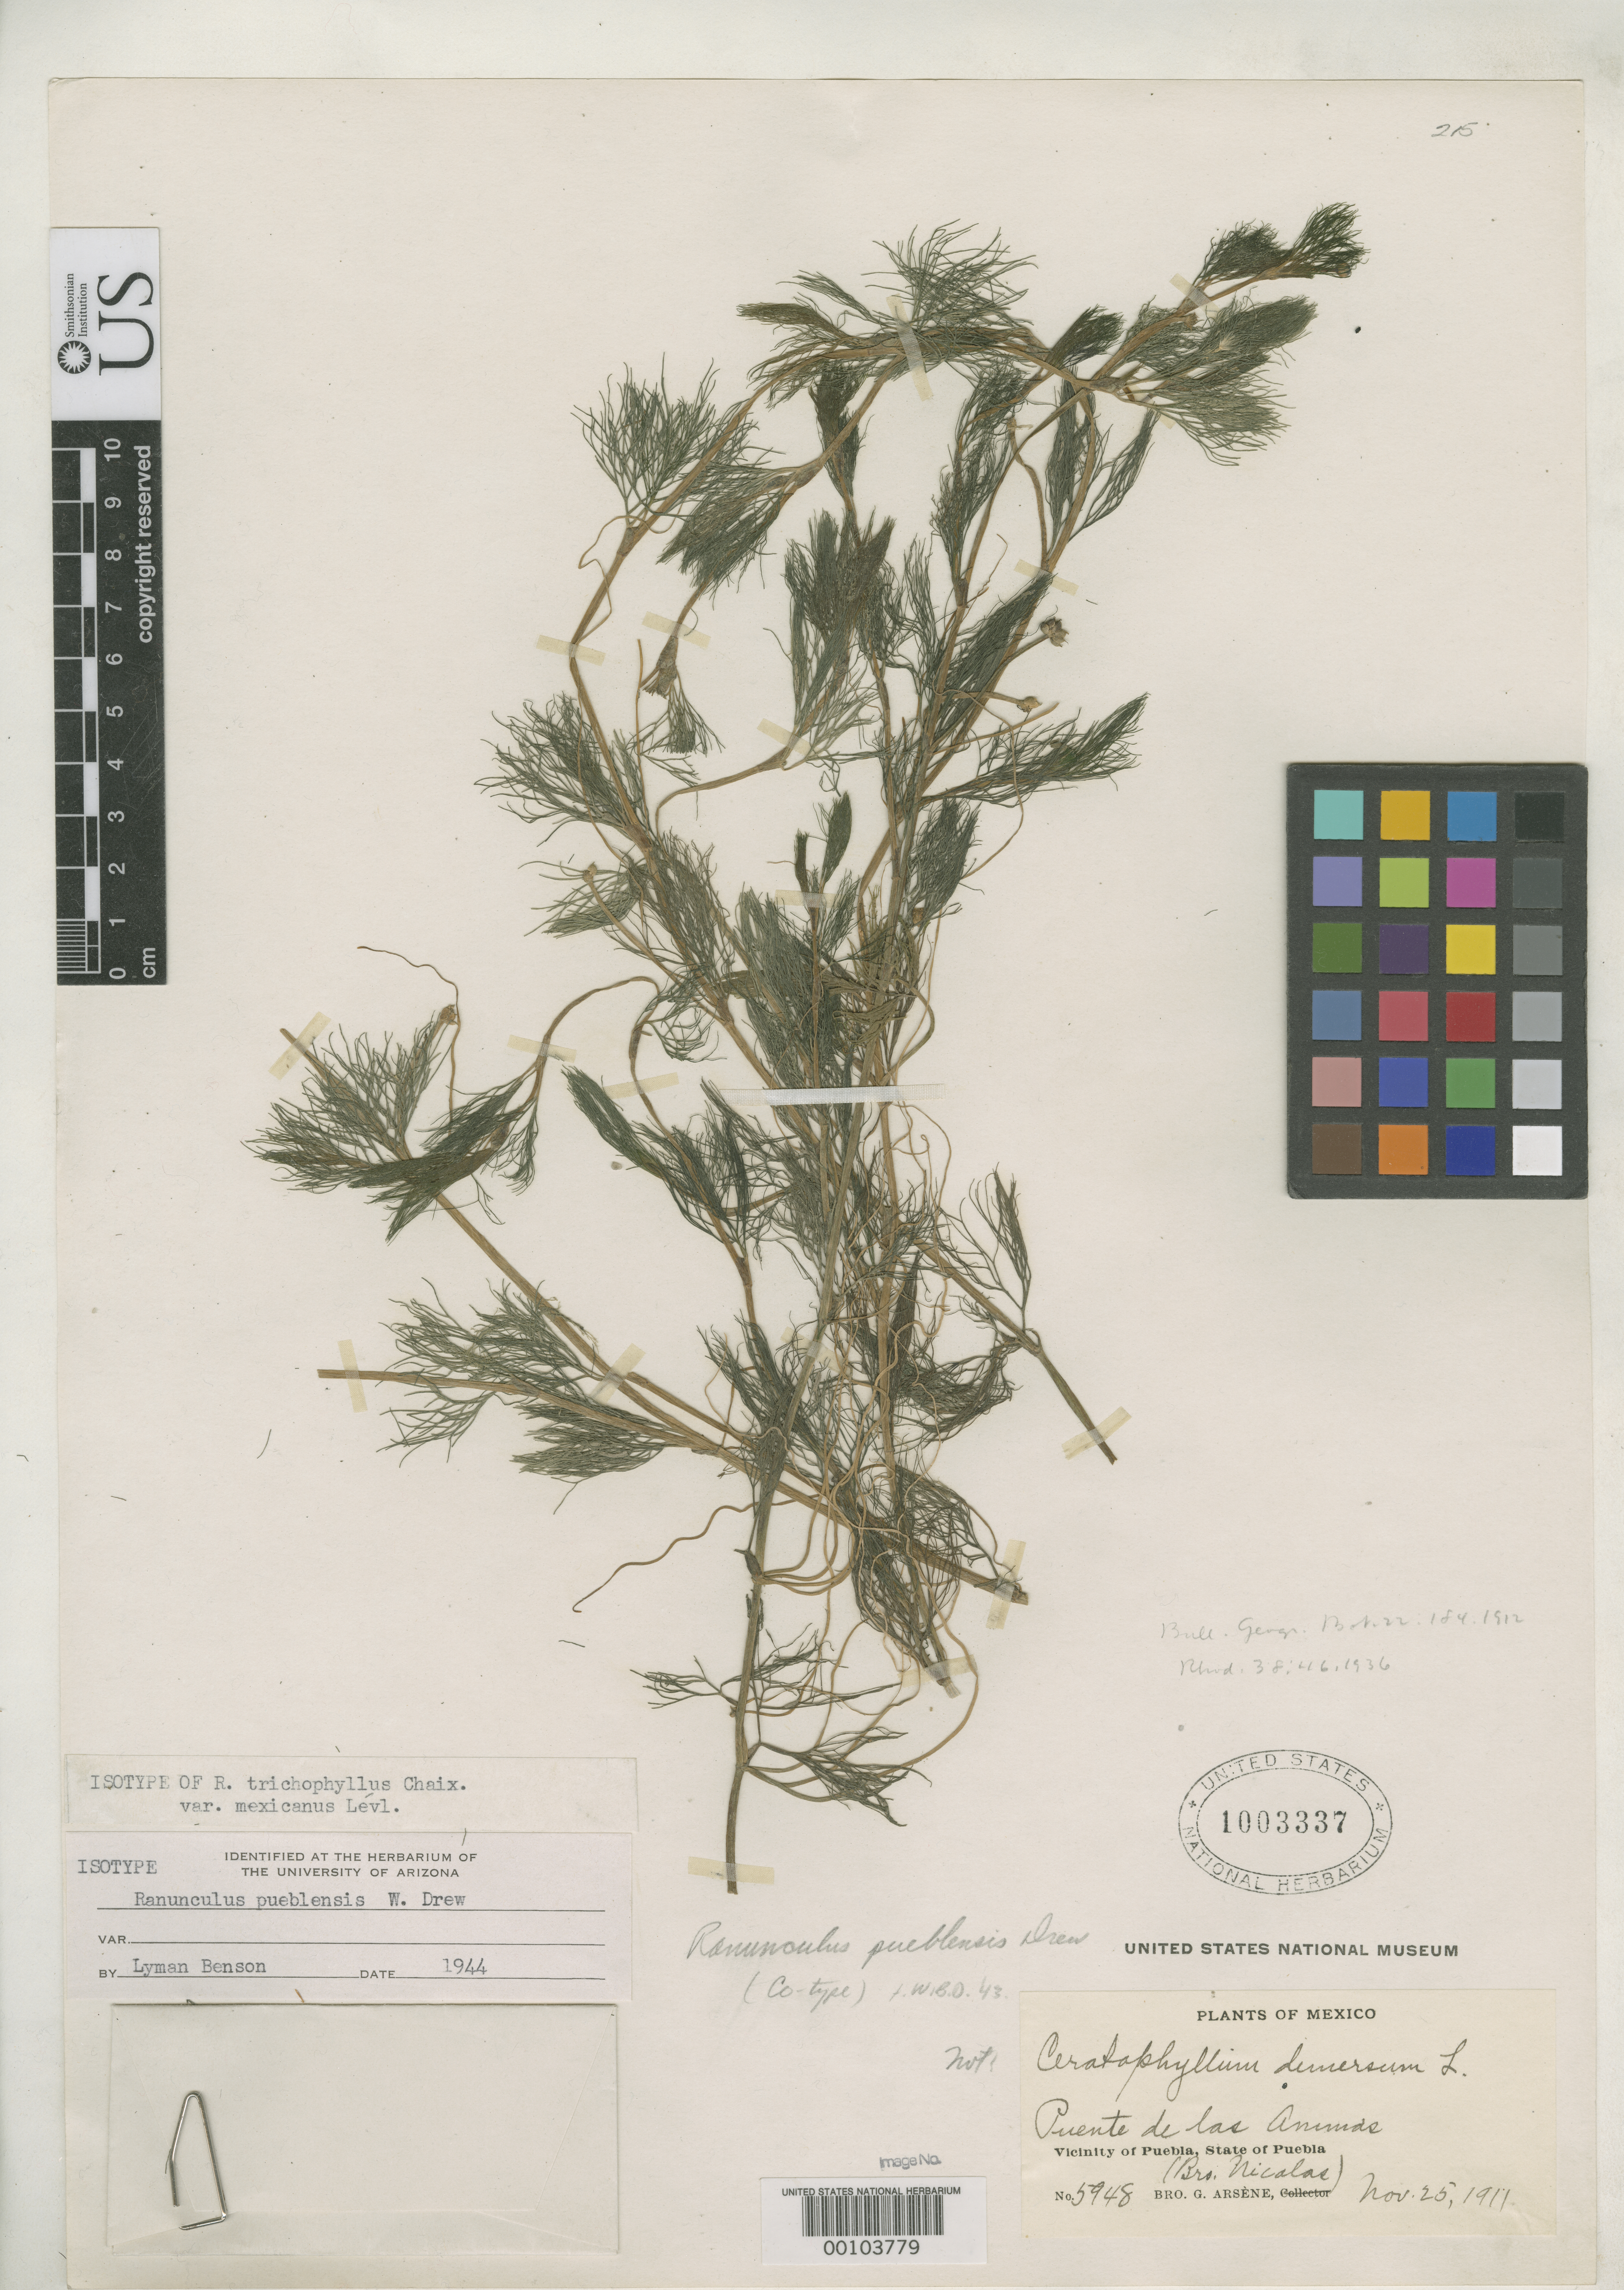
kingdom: Plantae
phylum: Tracheophyta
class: Magnoliopsida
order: Ranunculales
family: Ranunculaceae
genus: Ranunculus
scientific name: Ranunculus trichophyllus var. mexicanus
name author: H. Lév.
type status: Isotype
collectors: B. Nicolas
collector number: Arsene 5948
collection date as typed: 25 Nov 1911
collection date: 1911-11-25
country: Mexico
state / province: Puebla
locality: Vicinity of Puebla.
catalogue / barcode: US 1003337